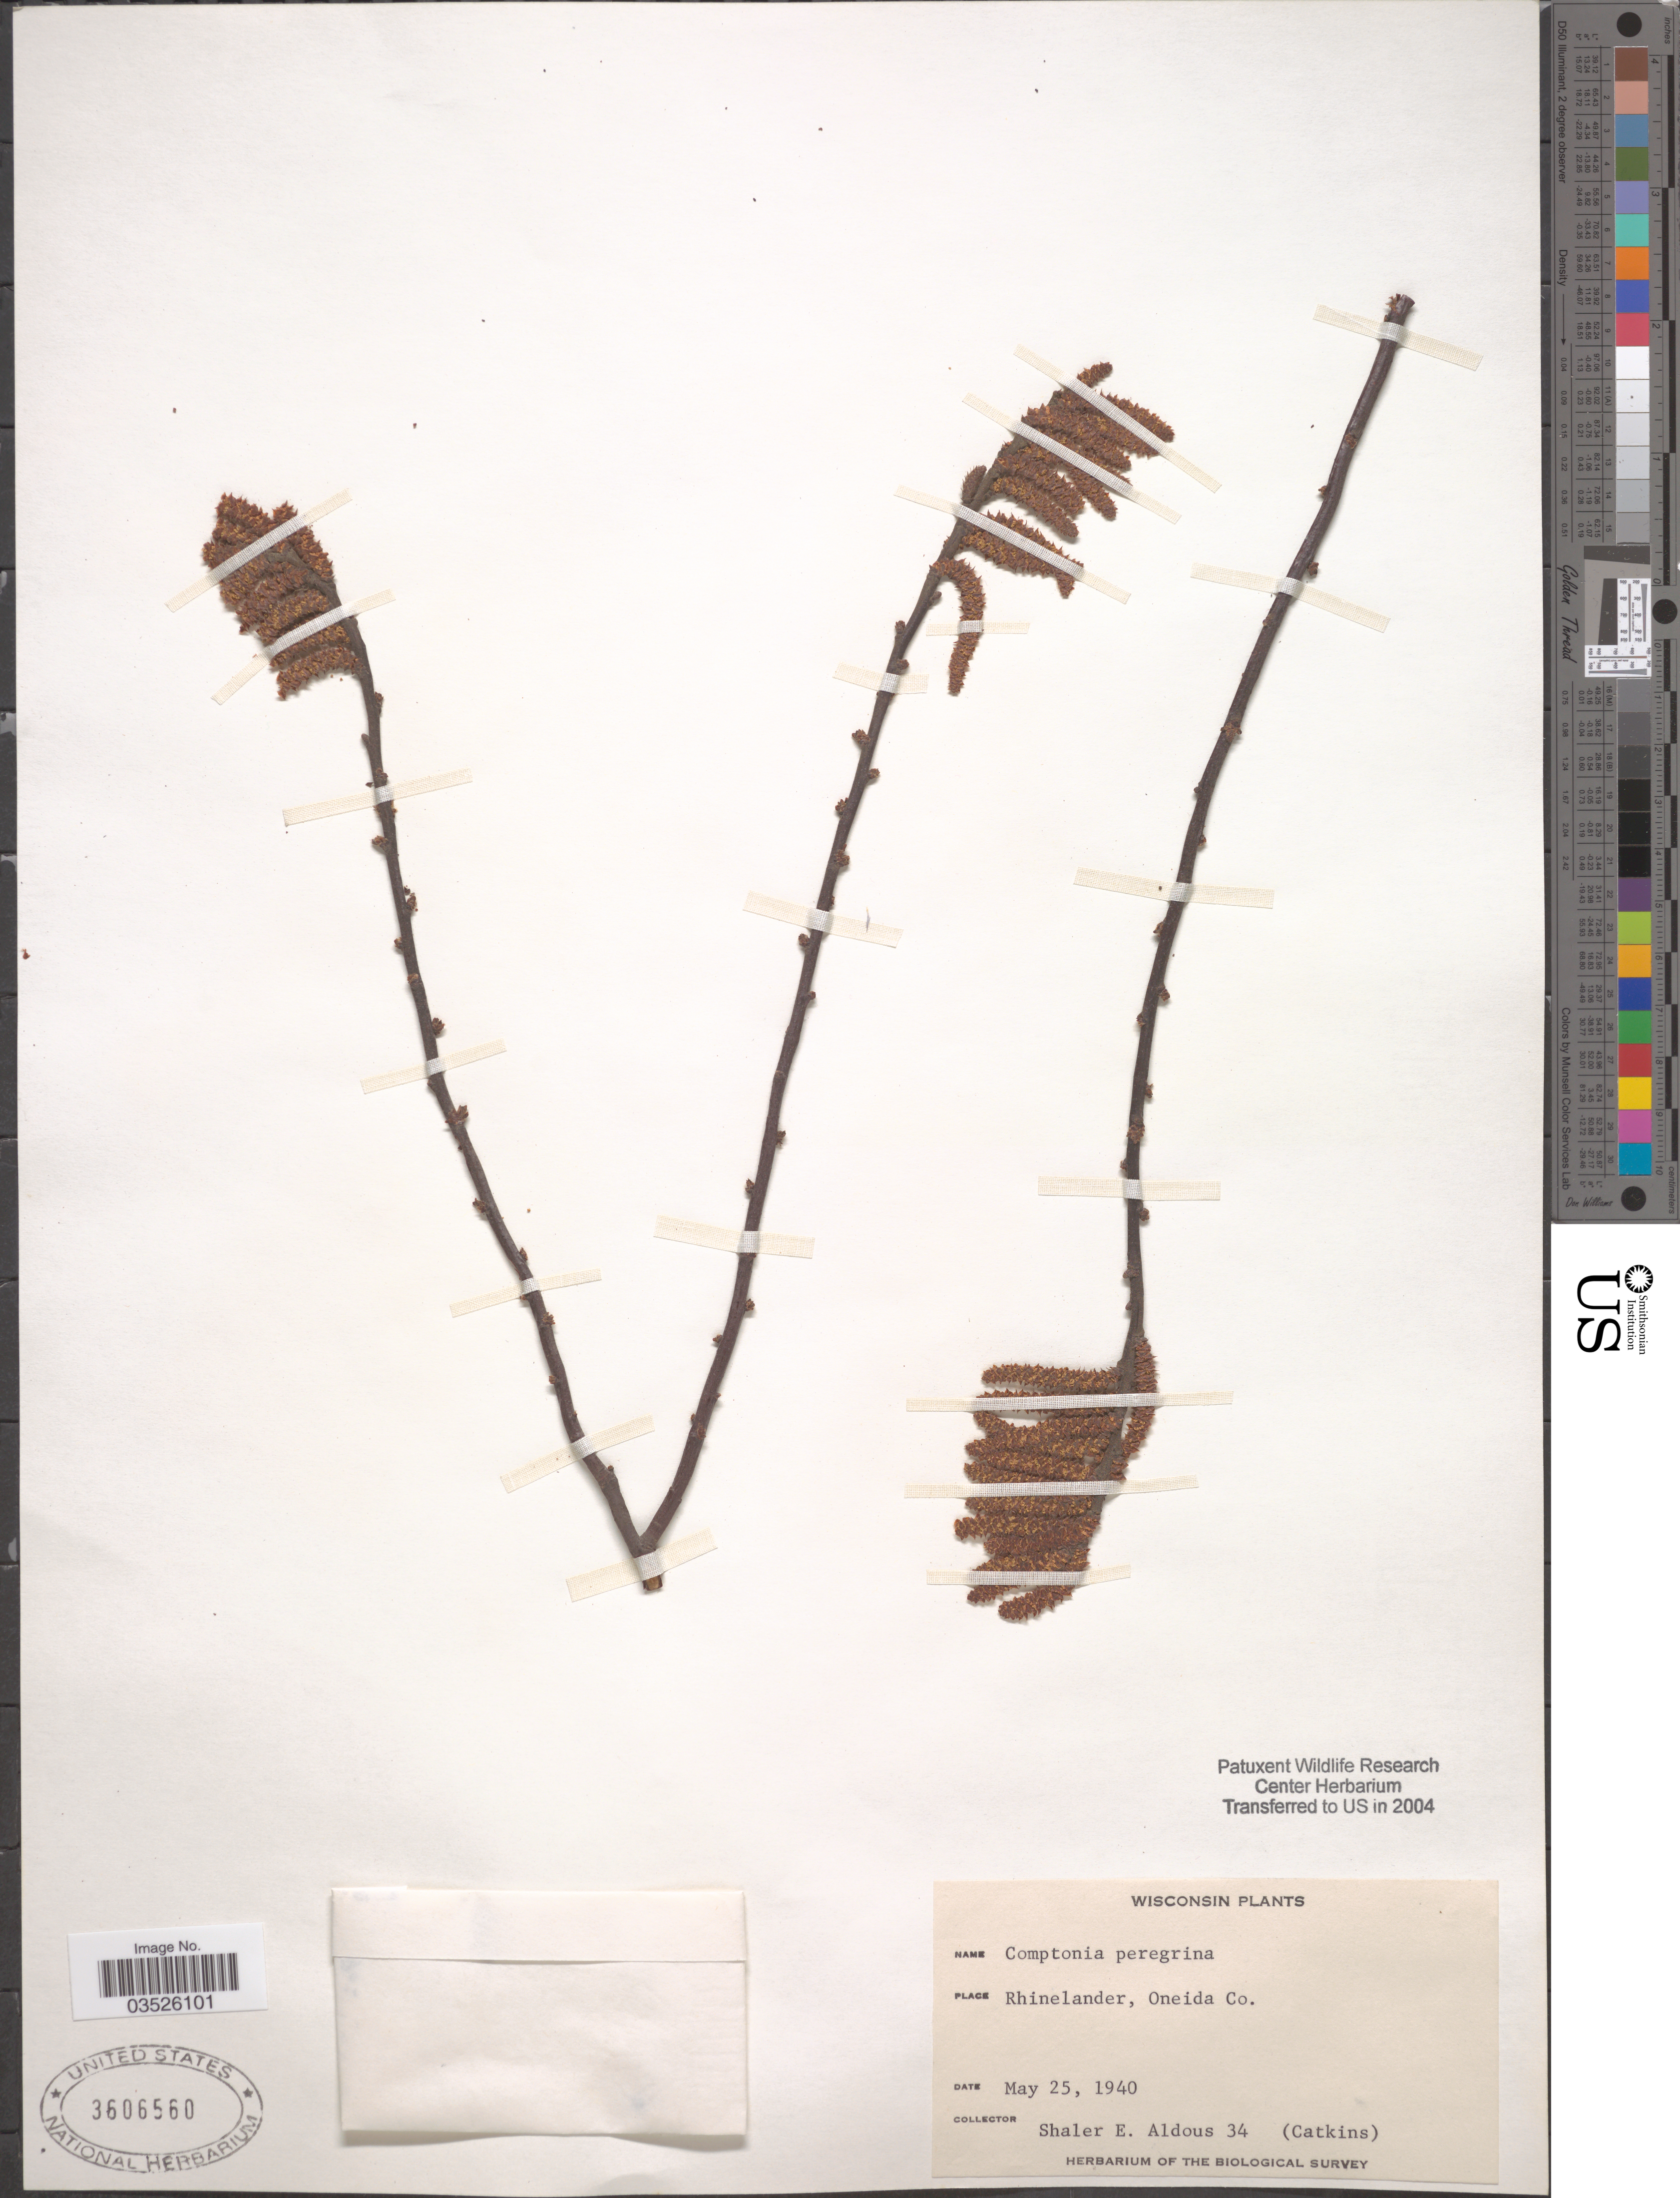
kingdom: Plantae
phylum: Tracheophyta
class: Magnoliopsida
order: Fagales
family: Myricaceae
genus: Comptonia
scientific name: Comptonia peregrina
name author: (L.) J.M. Coult.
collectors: S. Aldous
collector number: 34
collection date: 1940-05-25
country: United States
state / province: Wisconsin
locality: Rhinelander, Oneida Co.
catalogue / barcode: US 3606560